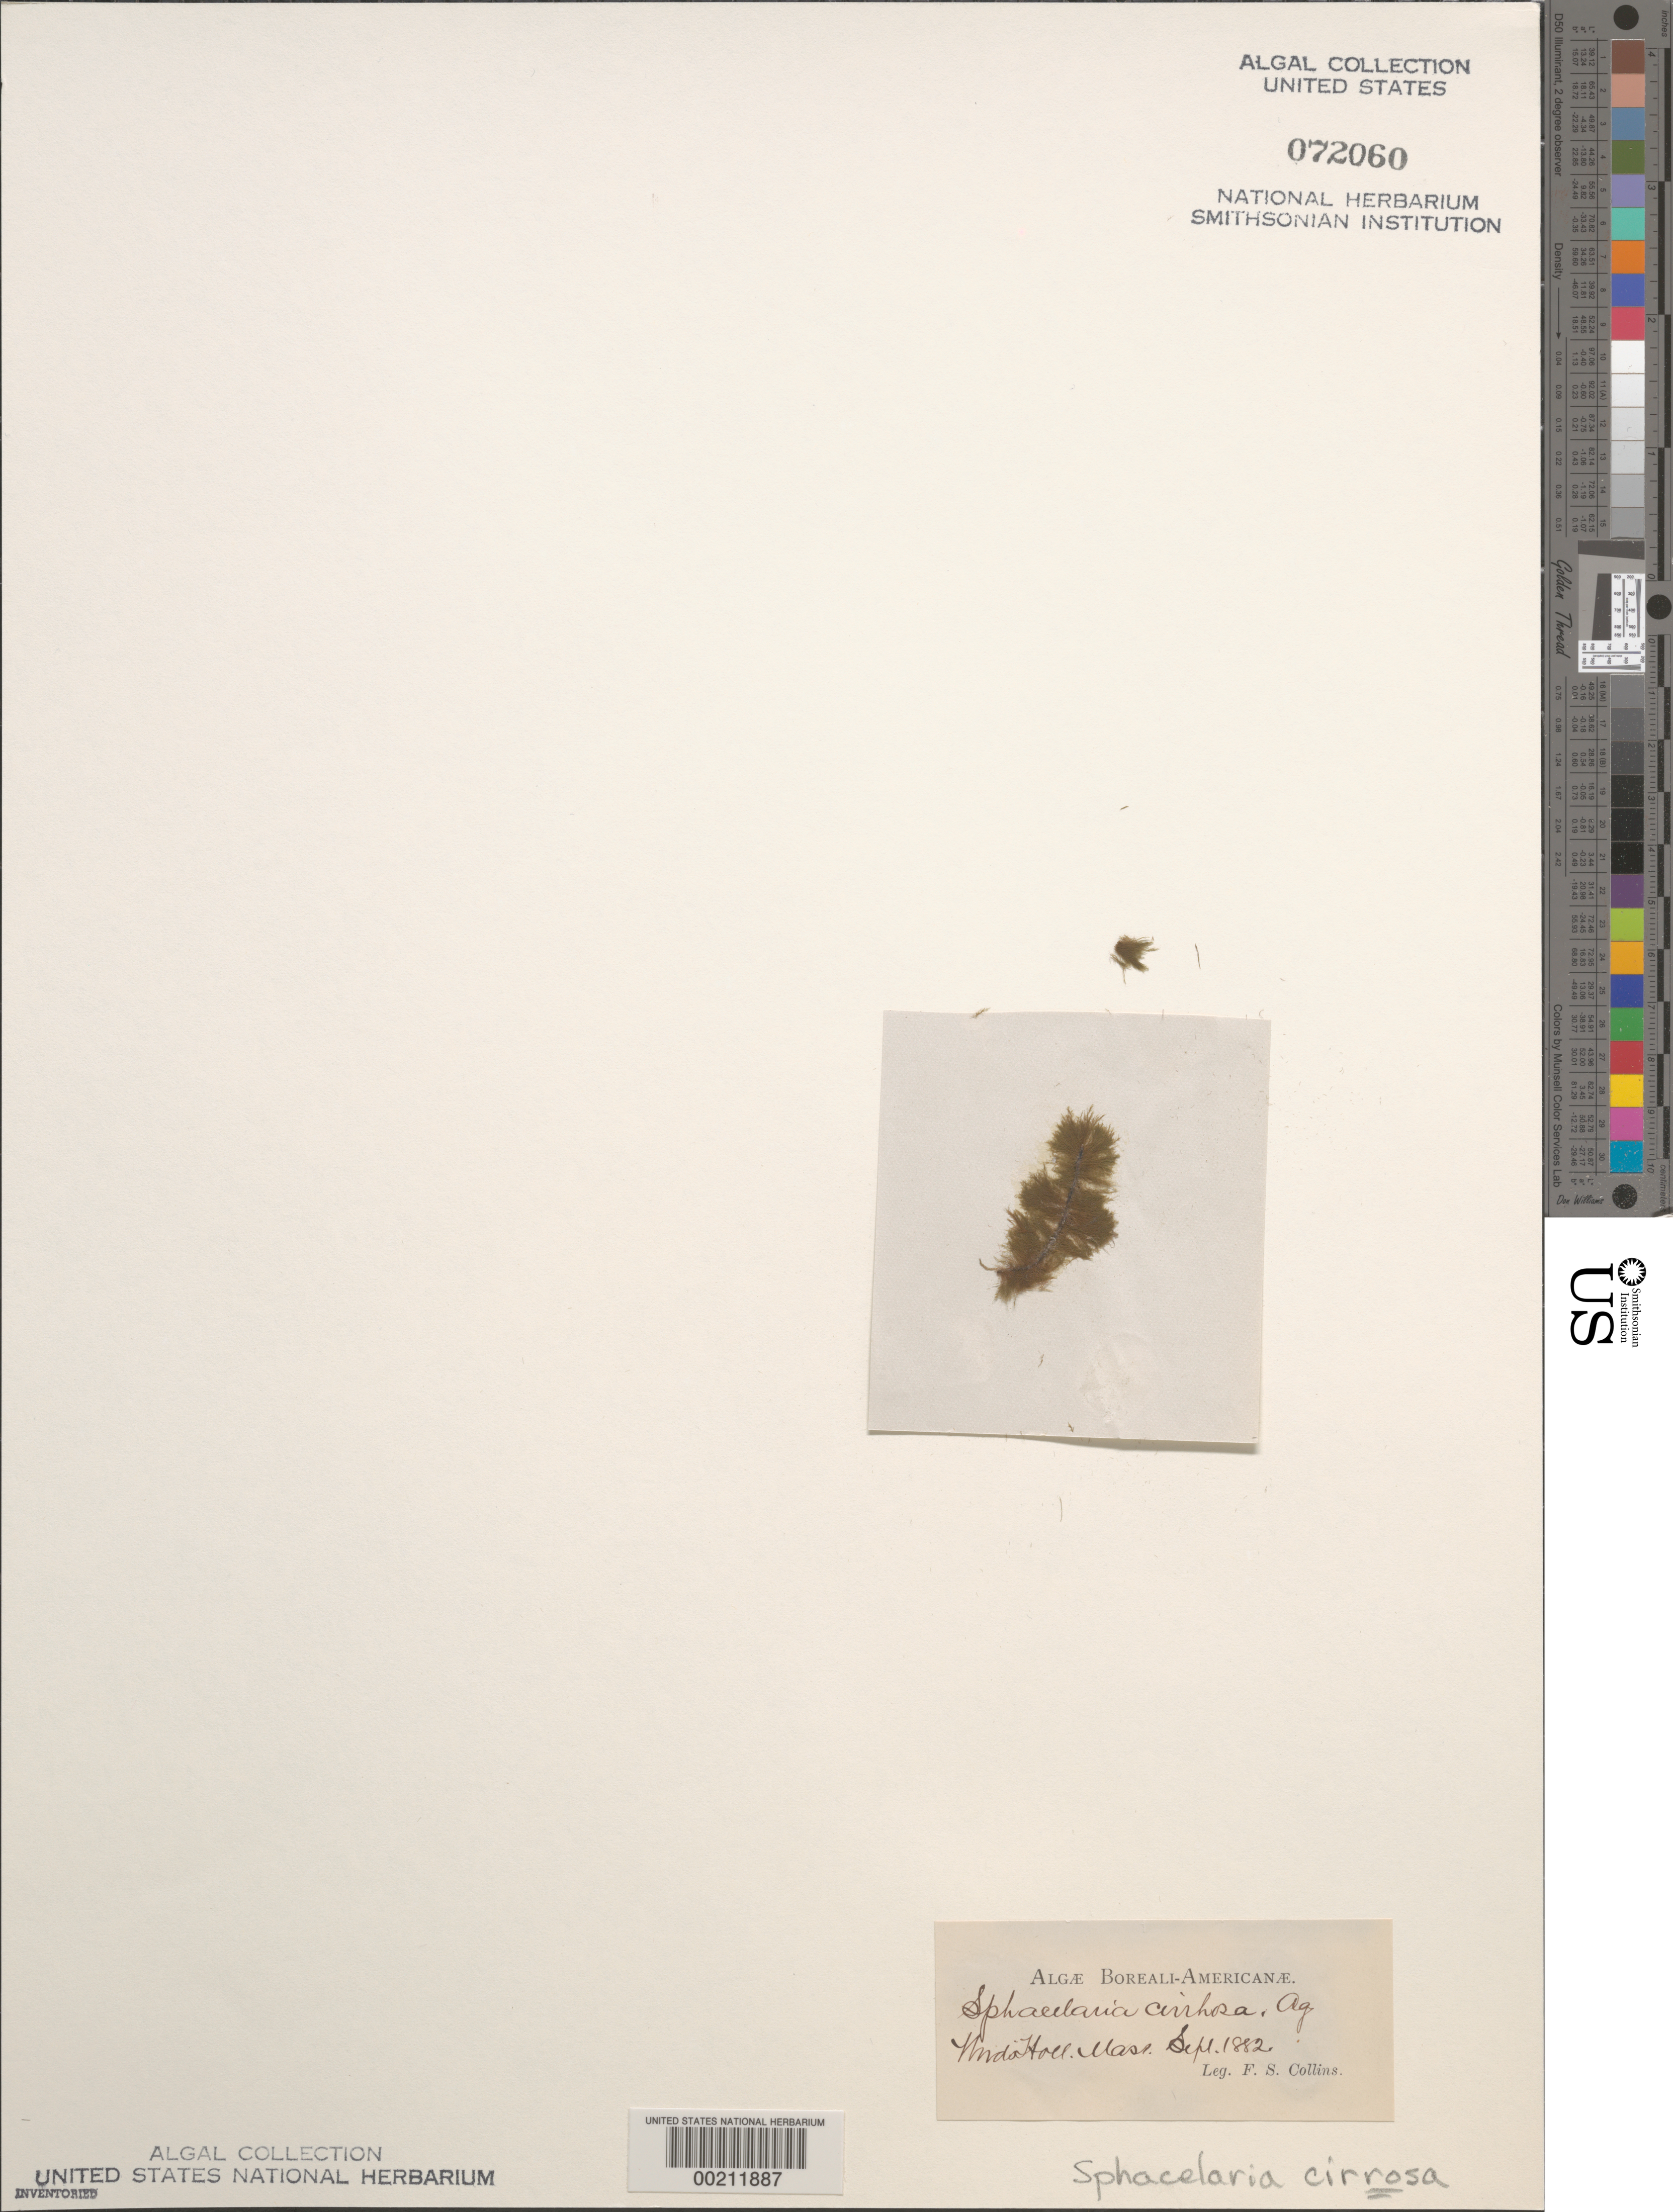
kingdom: Chromista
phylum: Ochrophyta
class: Phaeophyceae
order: Sphacelariales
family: Sphacelariaceae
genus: Sphacelaria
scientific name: Sphacelaria cirrosa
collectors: F. Collins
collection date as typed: Sep 1882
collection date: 1882-09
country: United States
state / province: Massachusetts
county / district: Barnstable County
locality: Woods Hole (Woods Holl)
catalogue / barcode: US 72060